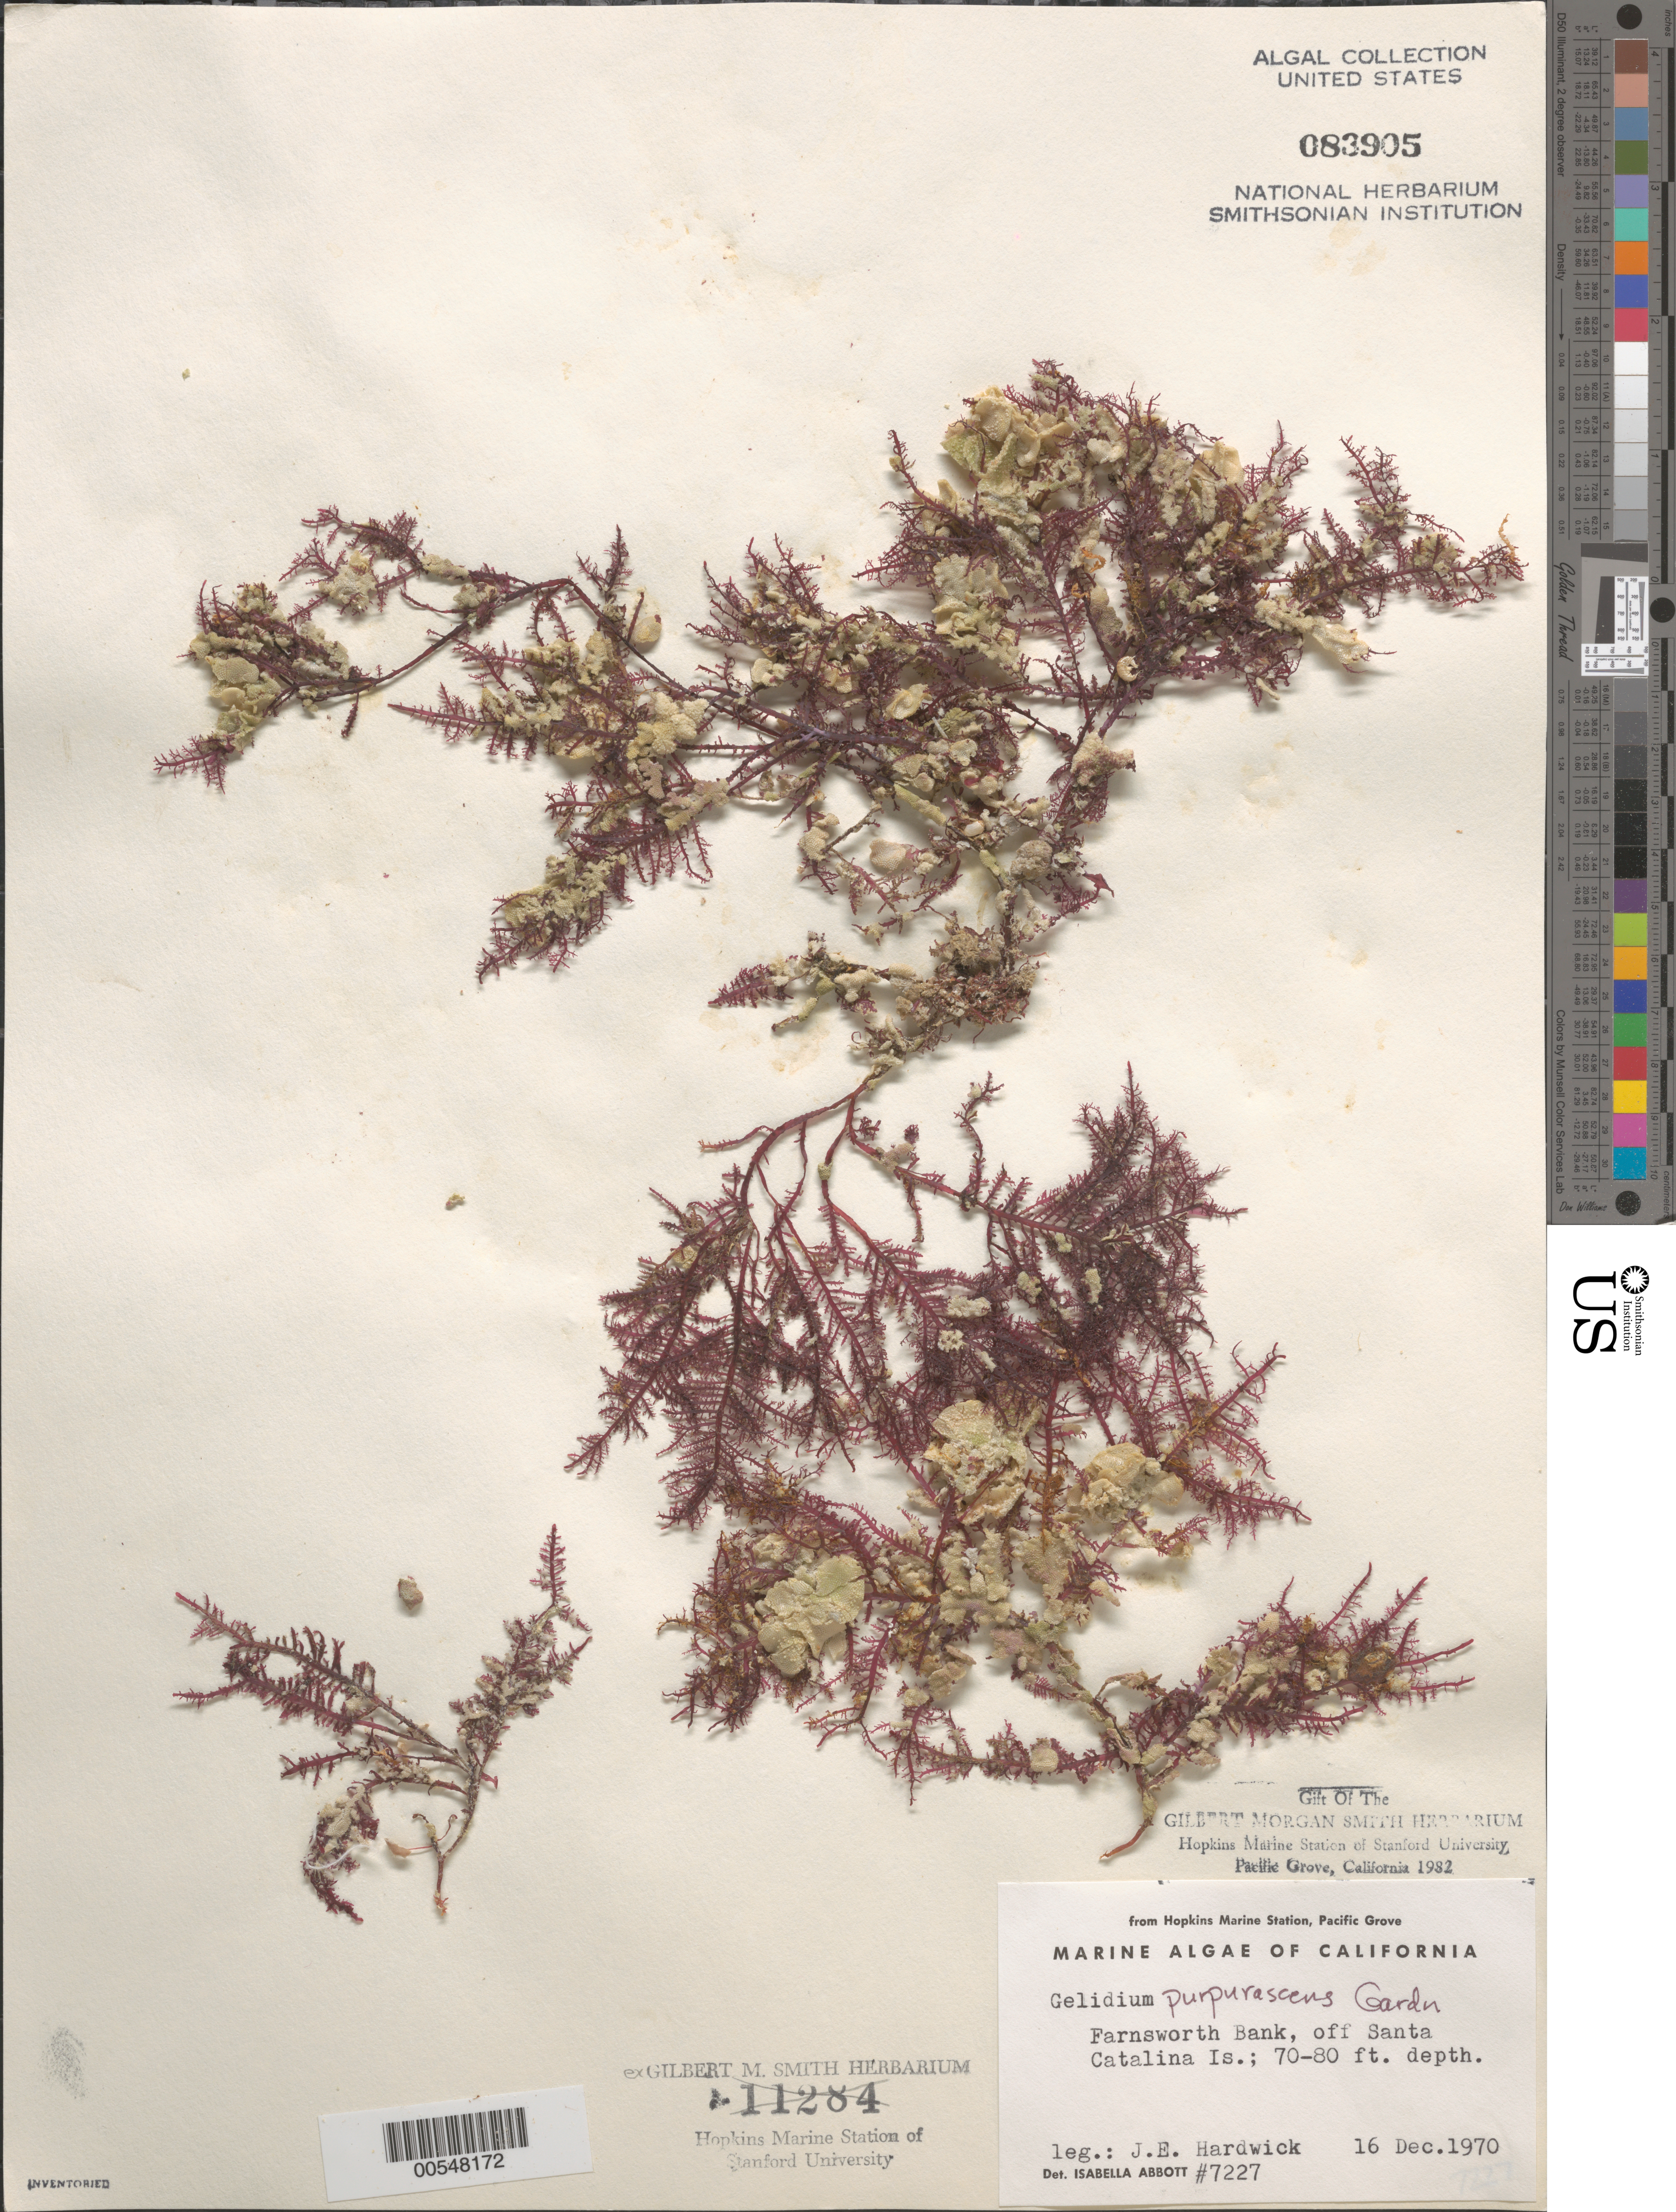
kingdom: Plantae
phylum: Rhodophyta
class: Florideophyceae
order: Gelidiales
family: Gelidiaceae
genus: Gelidium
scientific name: Gelidium purpurascens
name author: N.L. Gardner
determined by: Abbott, Isabella A.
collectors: J. Hardwick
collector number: IAA 7227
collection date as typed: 16 Dec 1970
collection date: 1970-12-16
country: United States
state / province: California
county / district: Los Angeles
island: Santa Catalina Island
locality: Farnsworth Bank, off the island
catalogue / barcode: US 83905